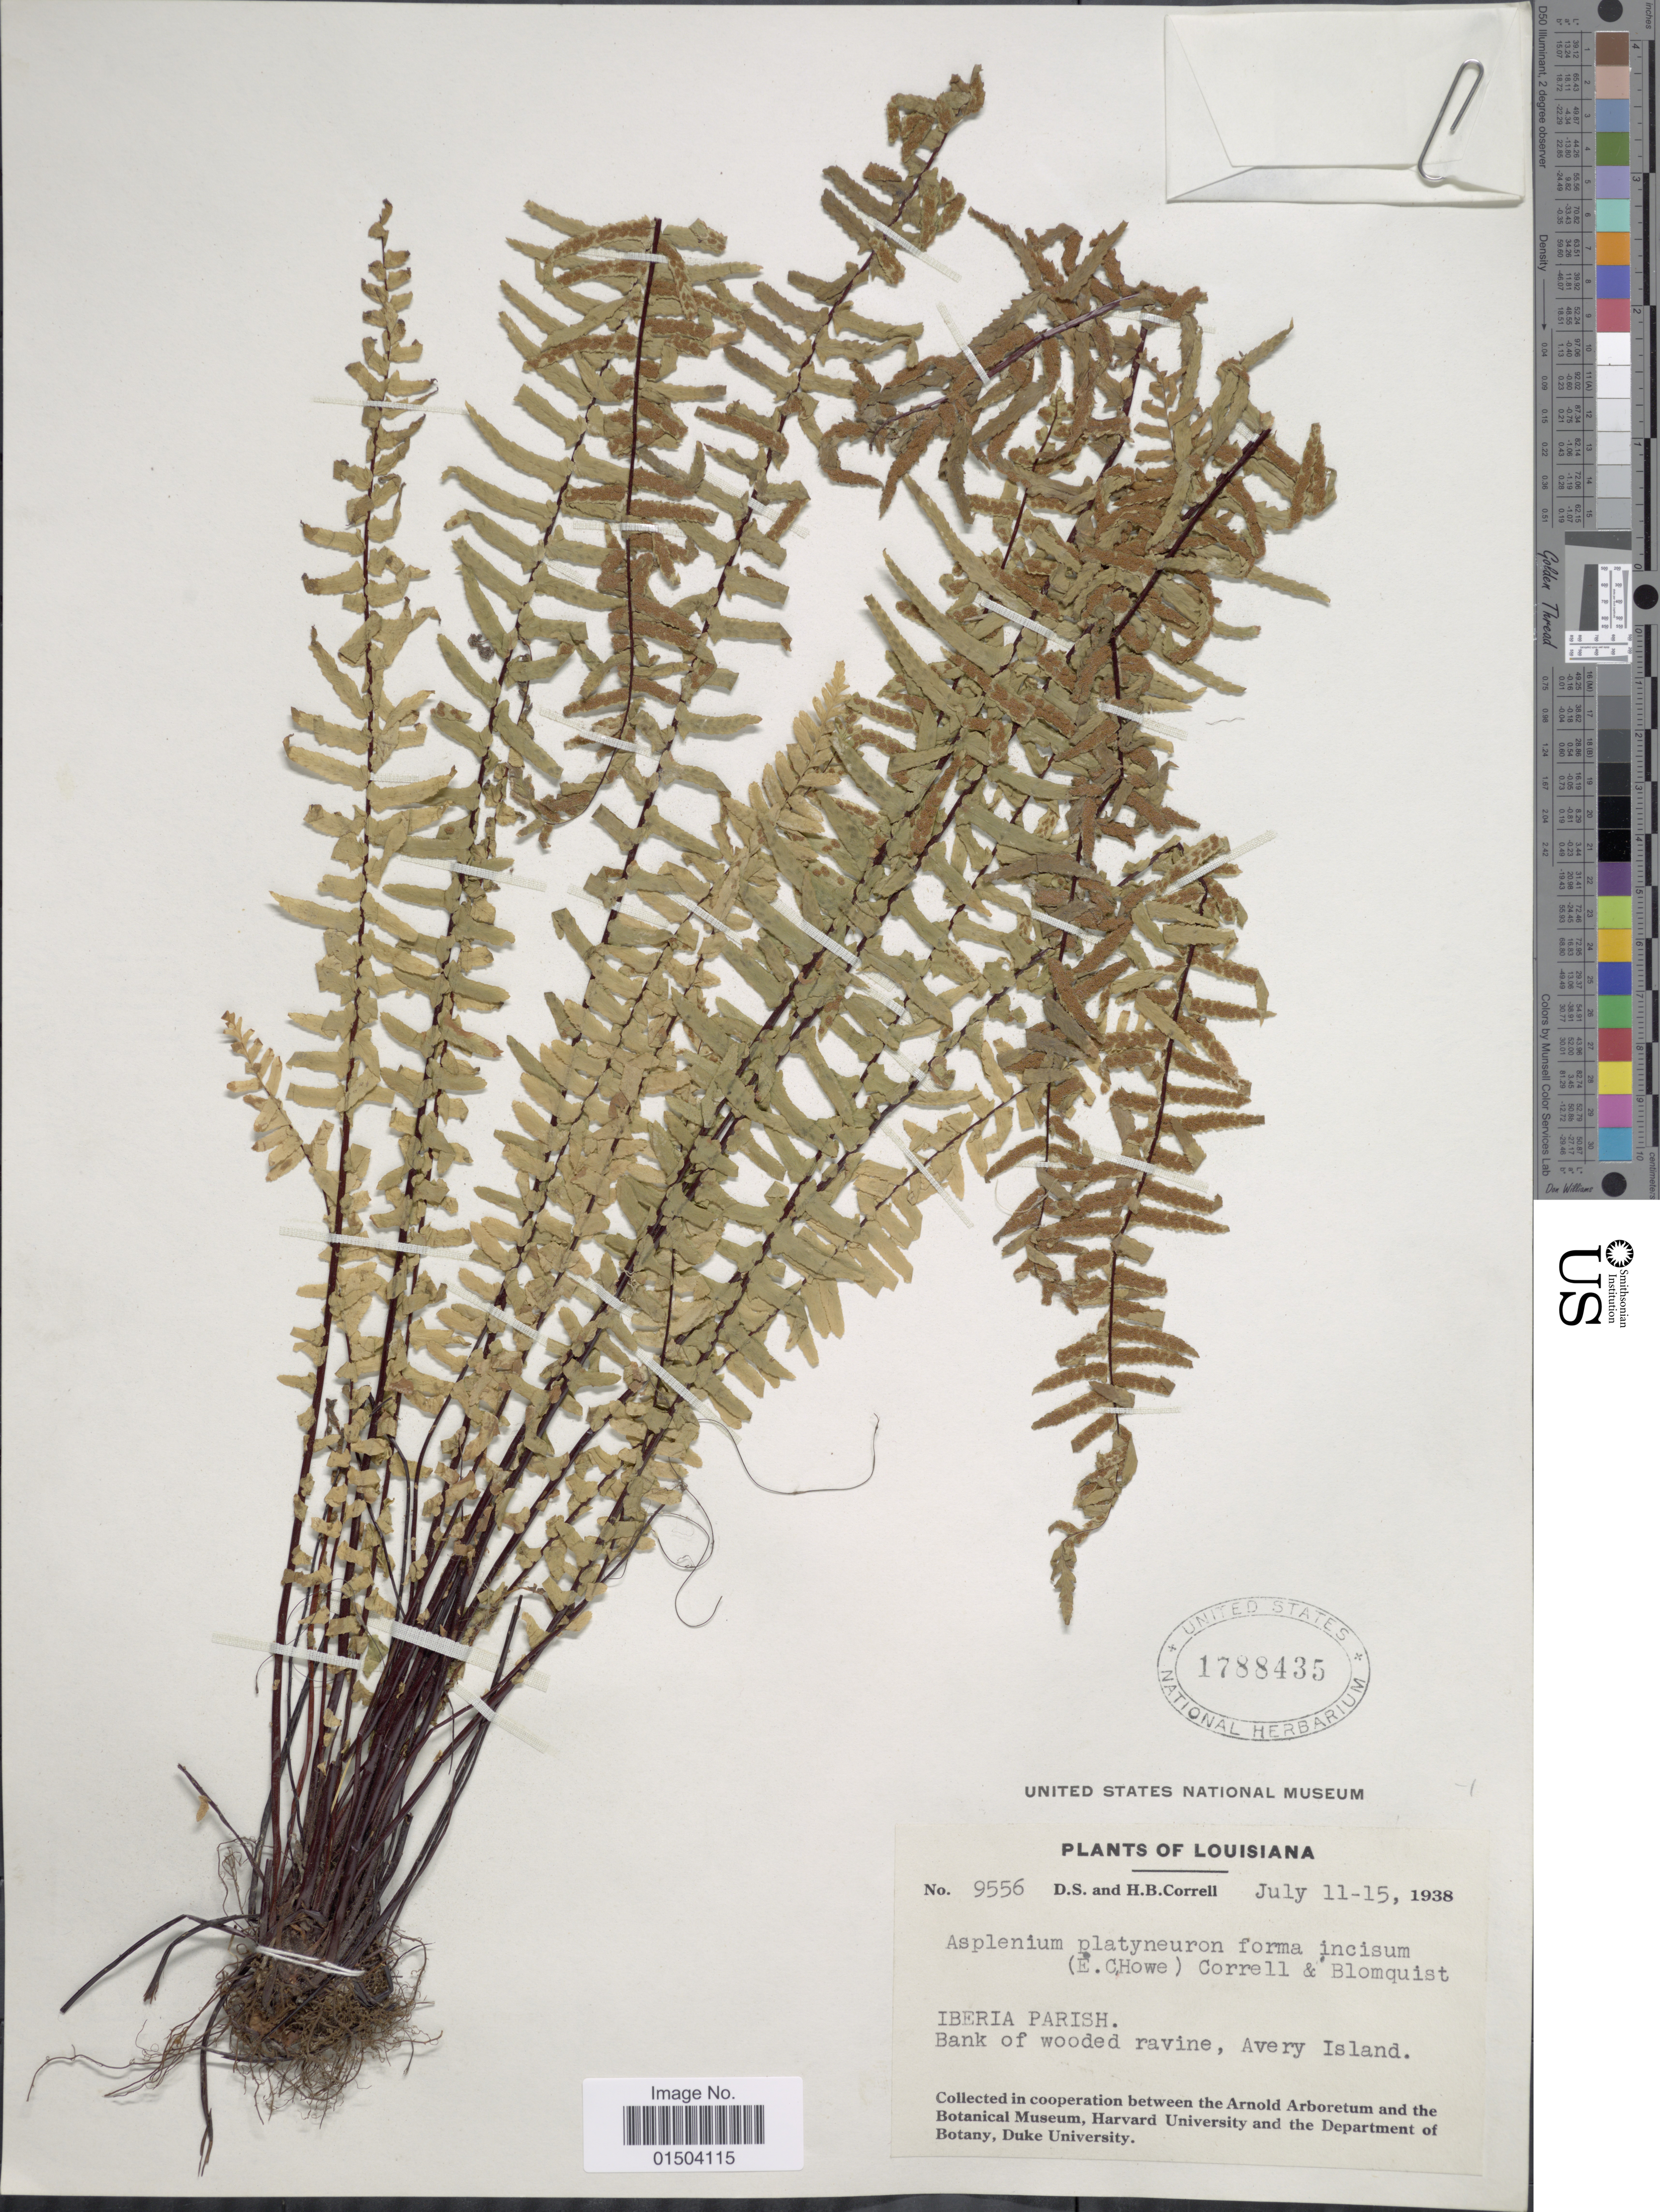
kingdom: Plantae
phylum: Tracheophyta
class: Polypodiopsida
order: Polypodiales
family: Aspleniaceae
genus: Asplenium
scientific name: Asplenium platyneuron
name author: (L.) Britton, Stearns & Poggenb.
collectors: D. S. Correll & H. Correll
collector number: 9556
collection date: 1938-07-11/1938-07-15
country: United States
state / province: Louisiana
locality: Iberia Parish. Bank of wooded ravine, Avery Island.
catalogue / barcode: US 1788435